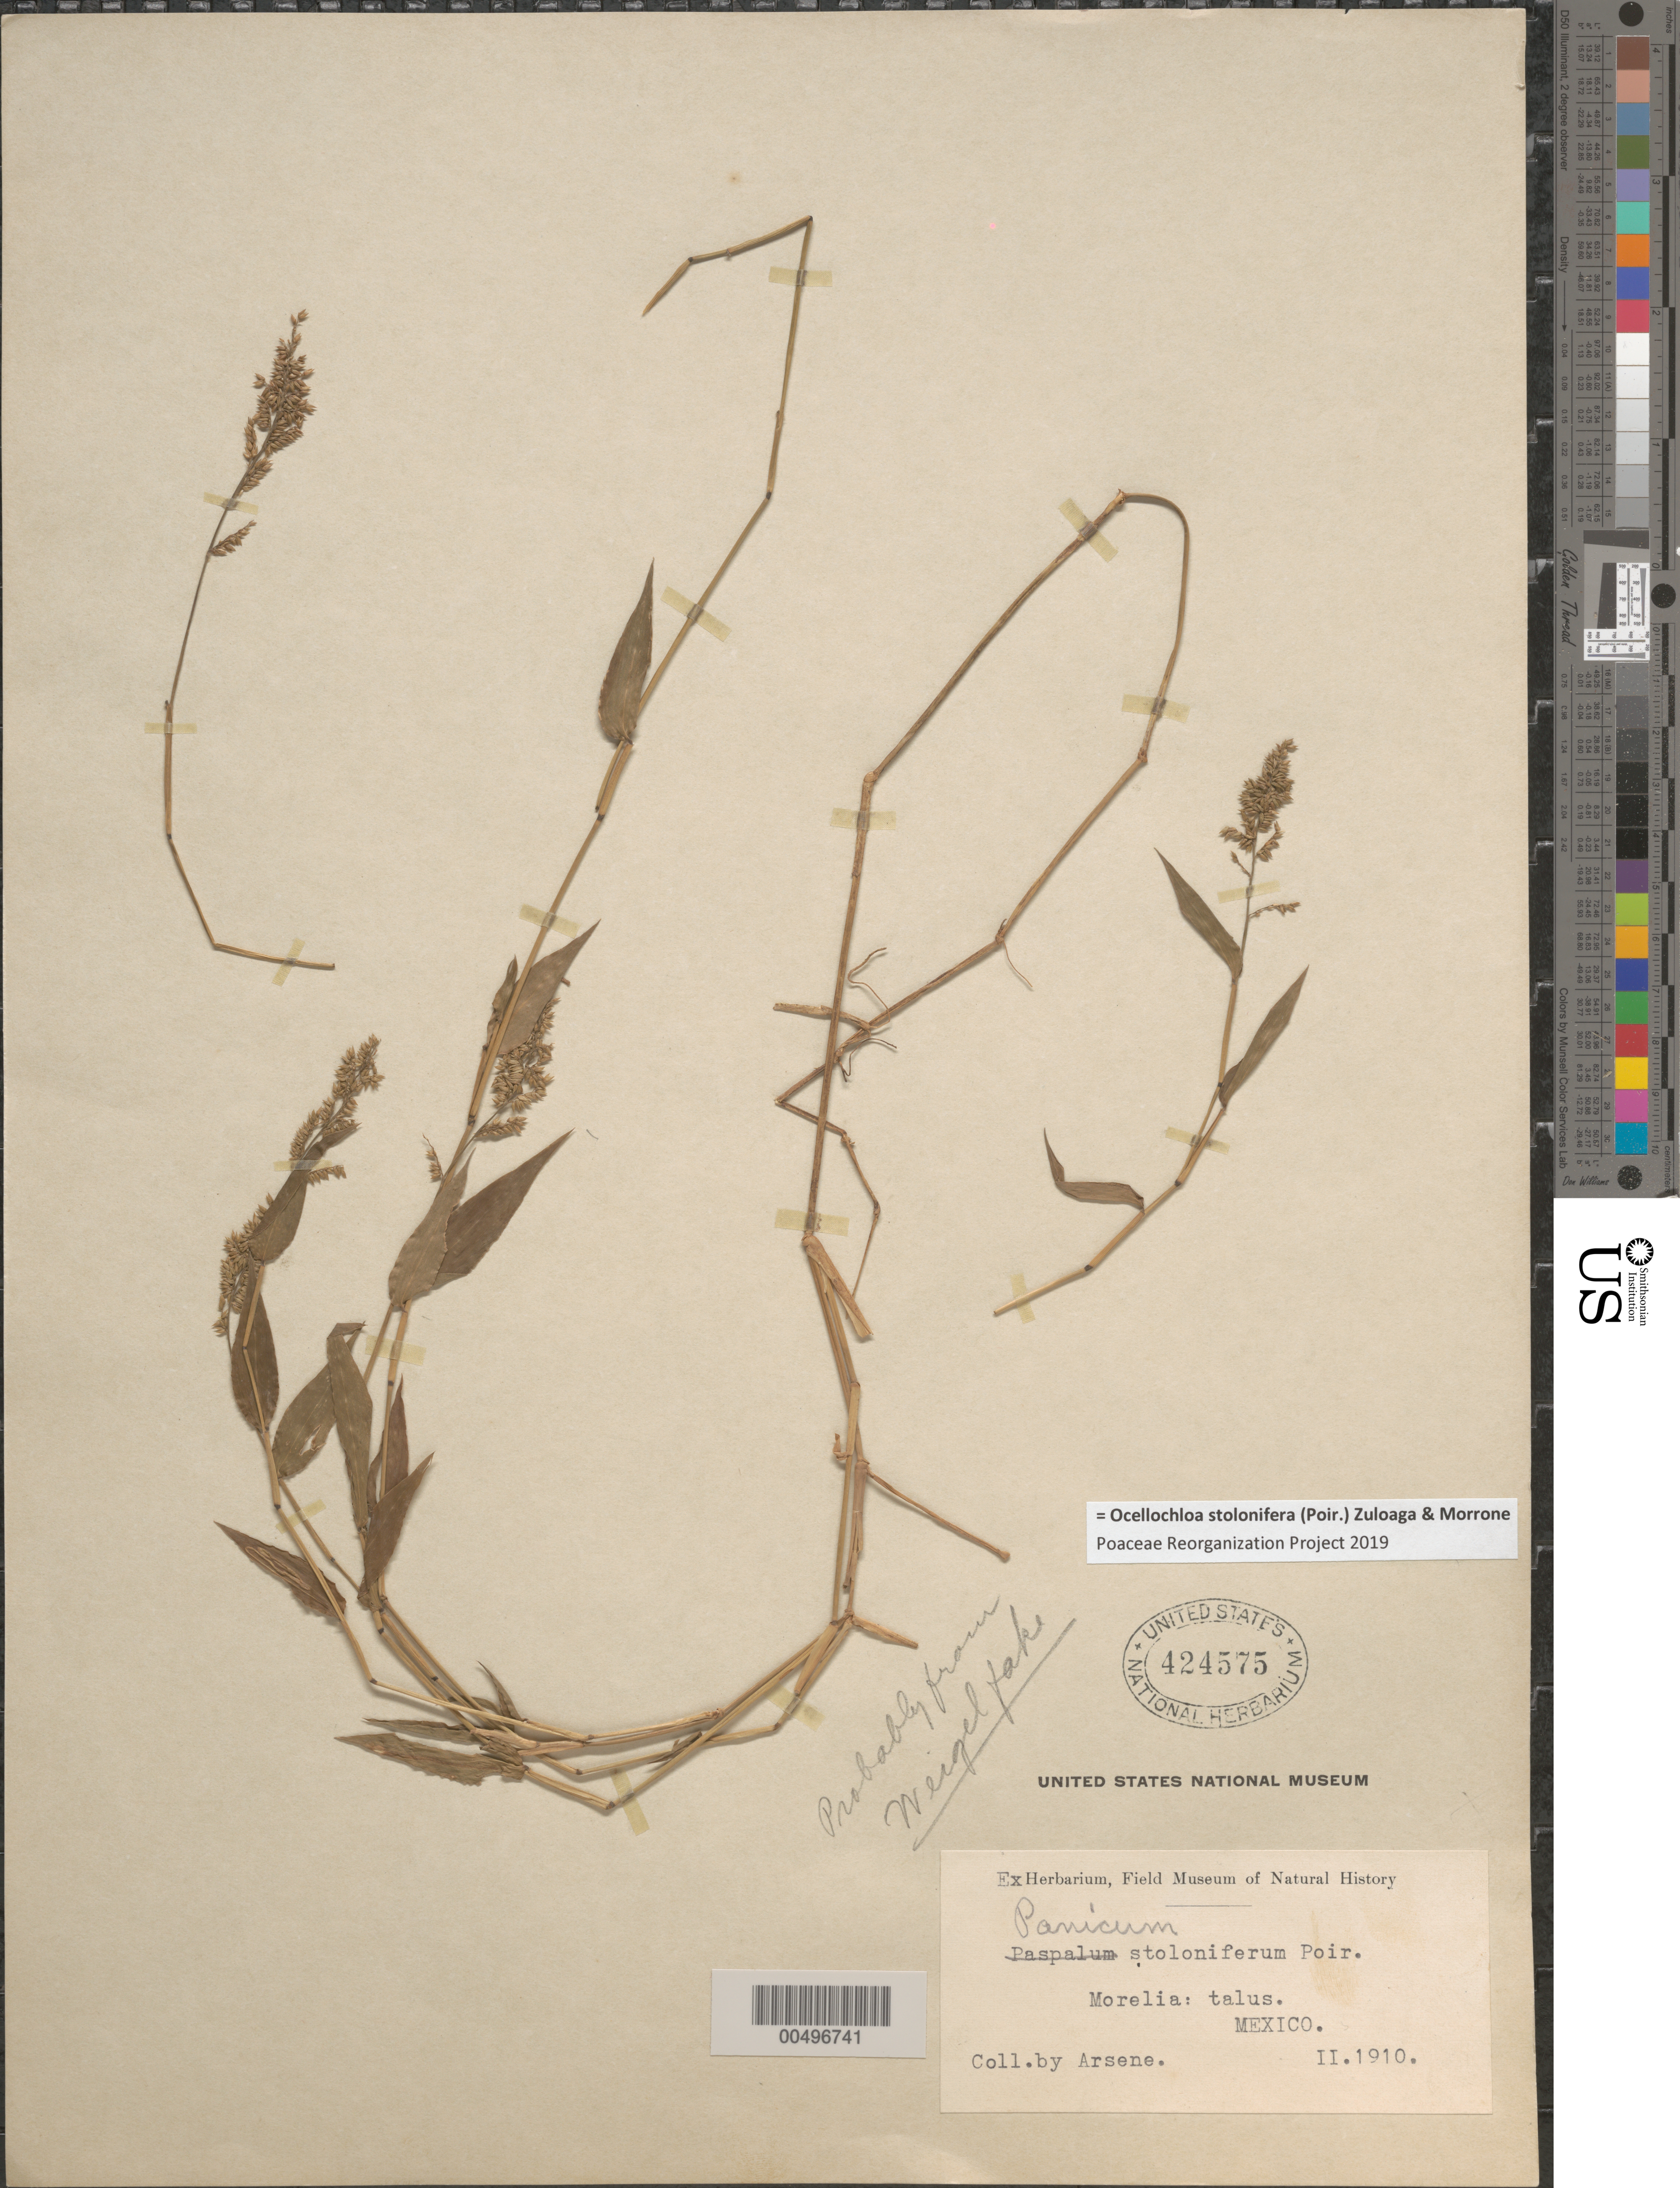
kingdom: Plantae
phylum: Tracheophyta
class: Liliopsida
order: Poales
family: Poaceae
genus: Panicum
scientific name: Panicum stoloniferum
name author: Poir. in Lam.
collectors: -- Arsène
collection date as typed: Feb 1910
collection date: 1910-02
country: Mexico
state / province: Michoacán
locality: Morelia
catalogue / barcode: US 424575